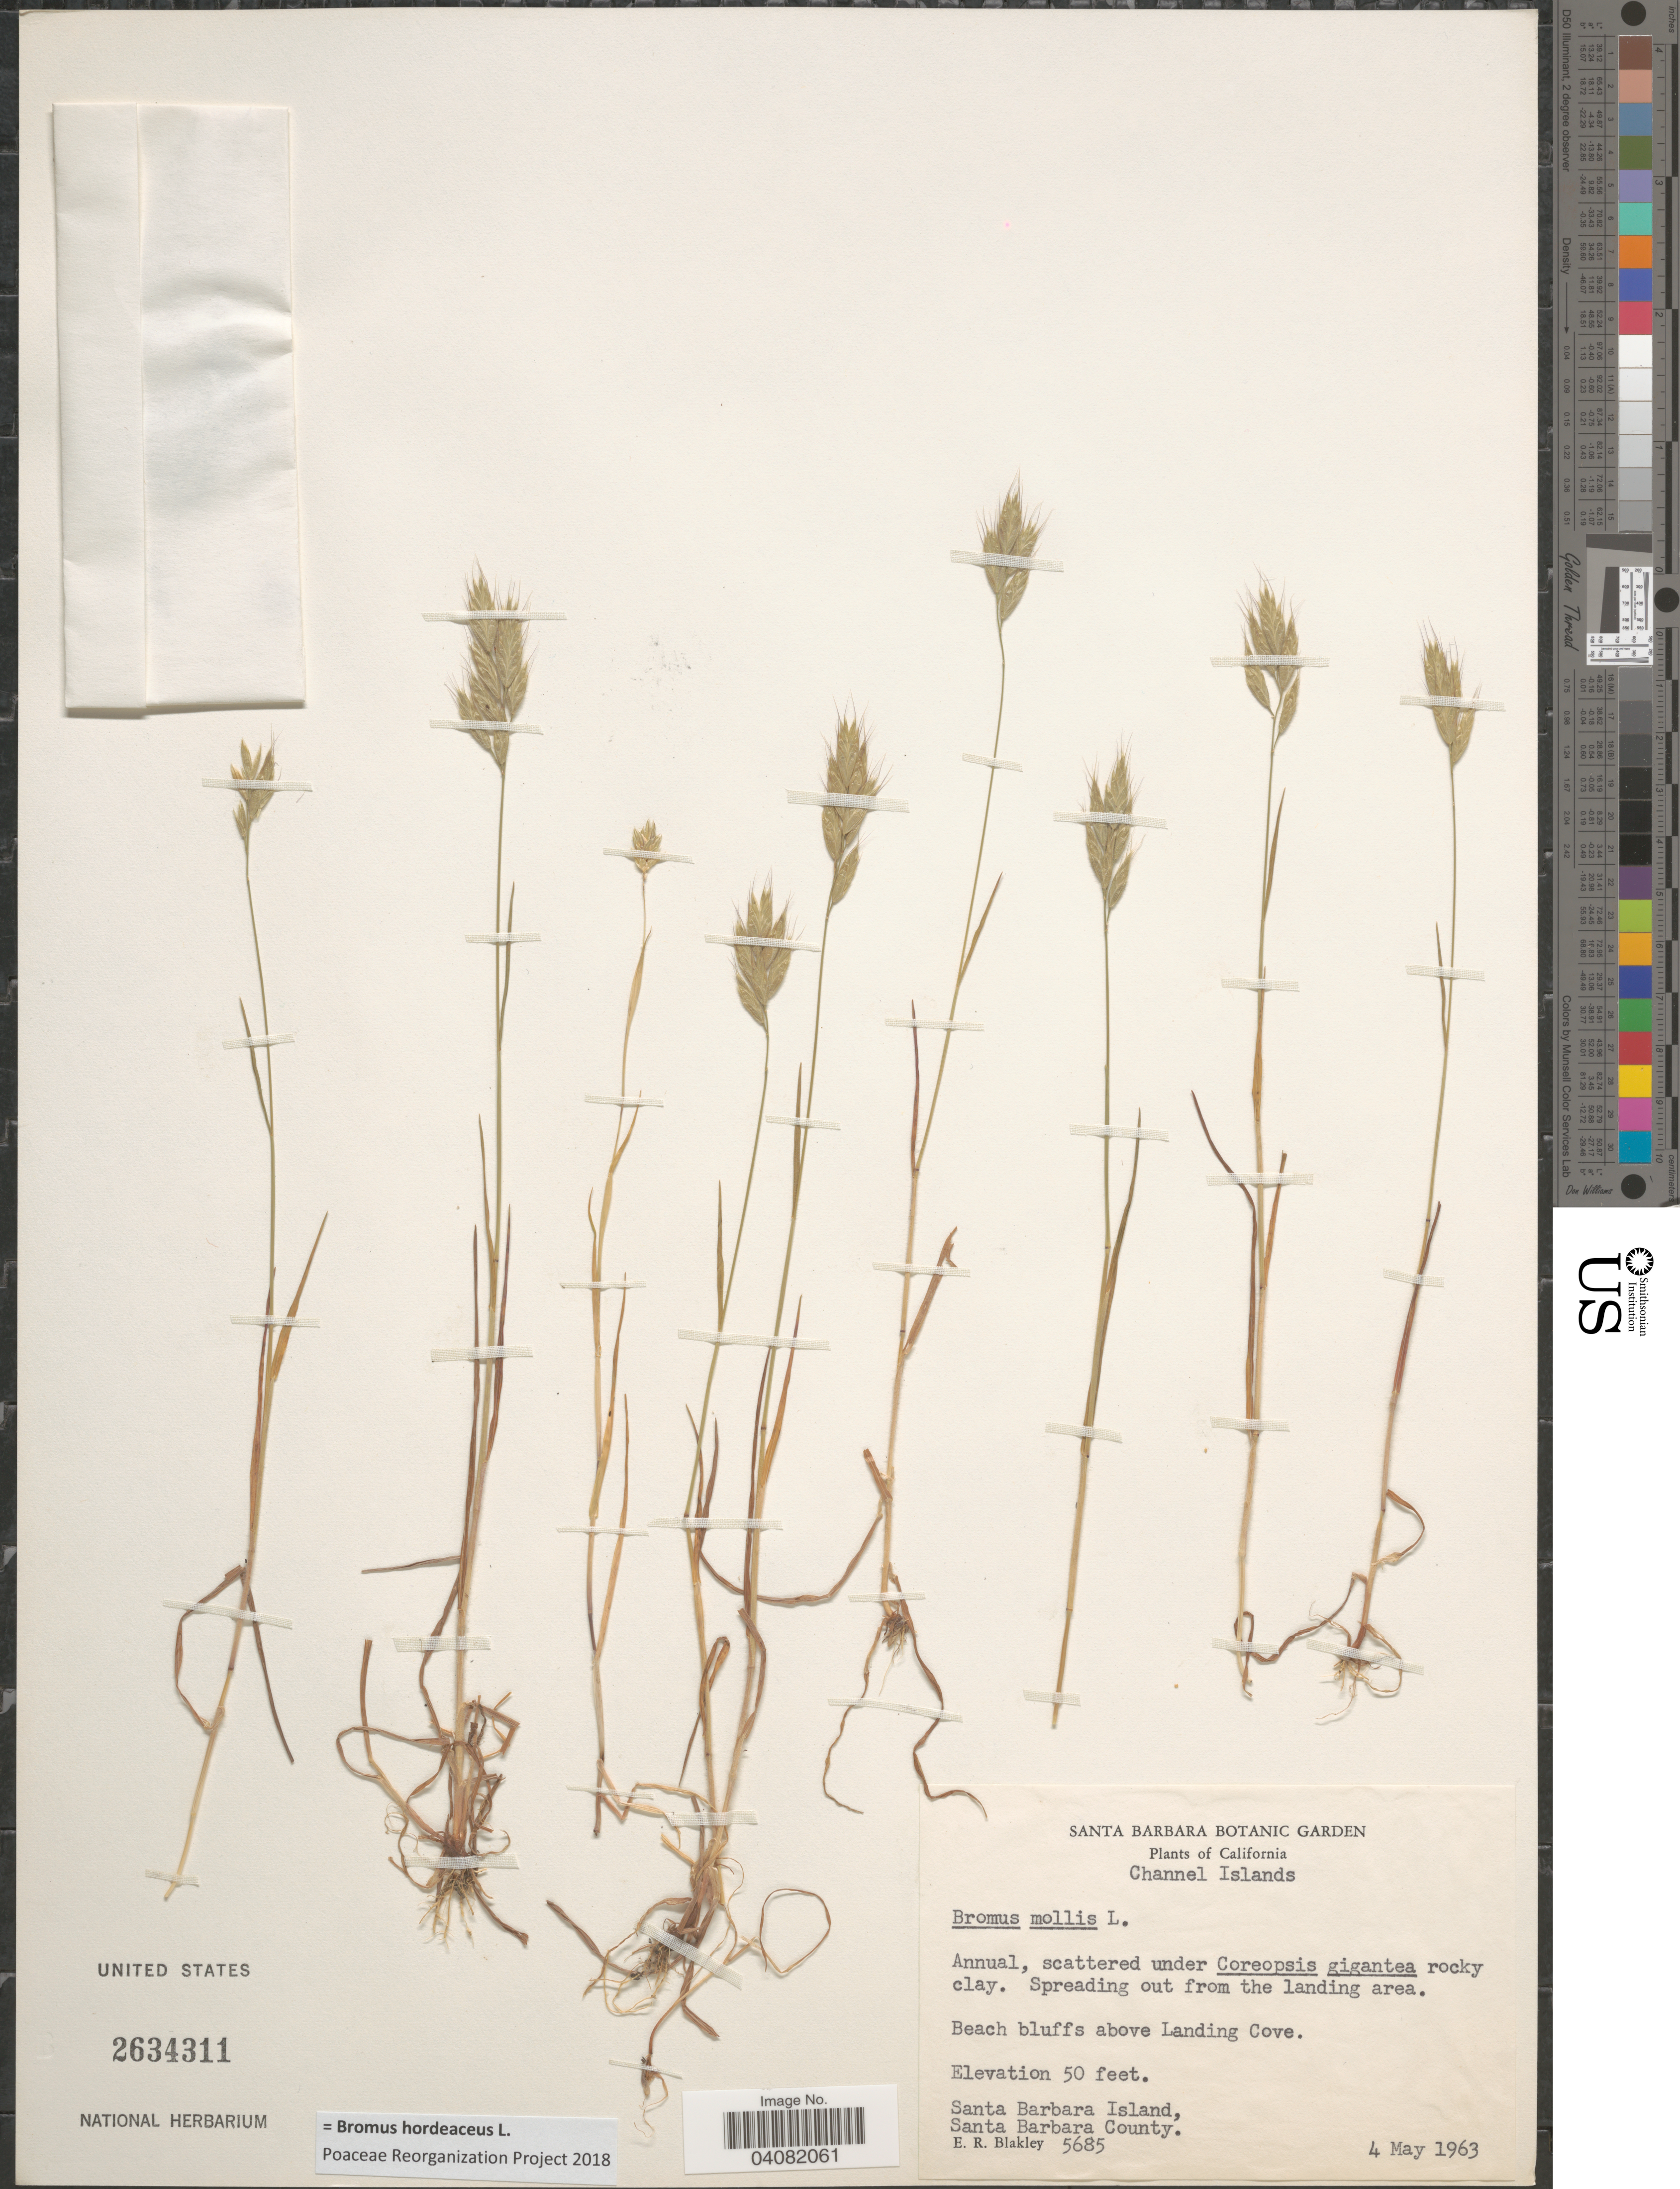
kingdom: Plantae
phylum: Tracheophyta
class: Liliopsida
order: Poales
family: Poaceae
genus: Bromus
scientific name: Bromus hordeaceus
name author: L.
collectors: E. R. Blakley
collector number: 5685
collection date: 1963-05-04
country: United States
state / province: California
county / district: Santa Barbara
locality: Channel Islands. Spreading out from the landing area. Beach bluffs above Landing Cove. Santa Barbara Island, Santa Barbara County.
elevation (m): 15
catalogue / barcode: US 2634311